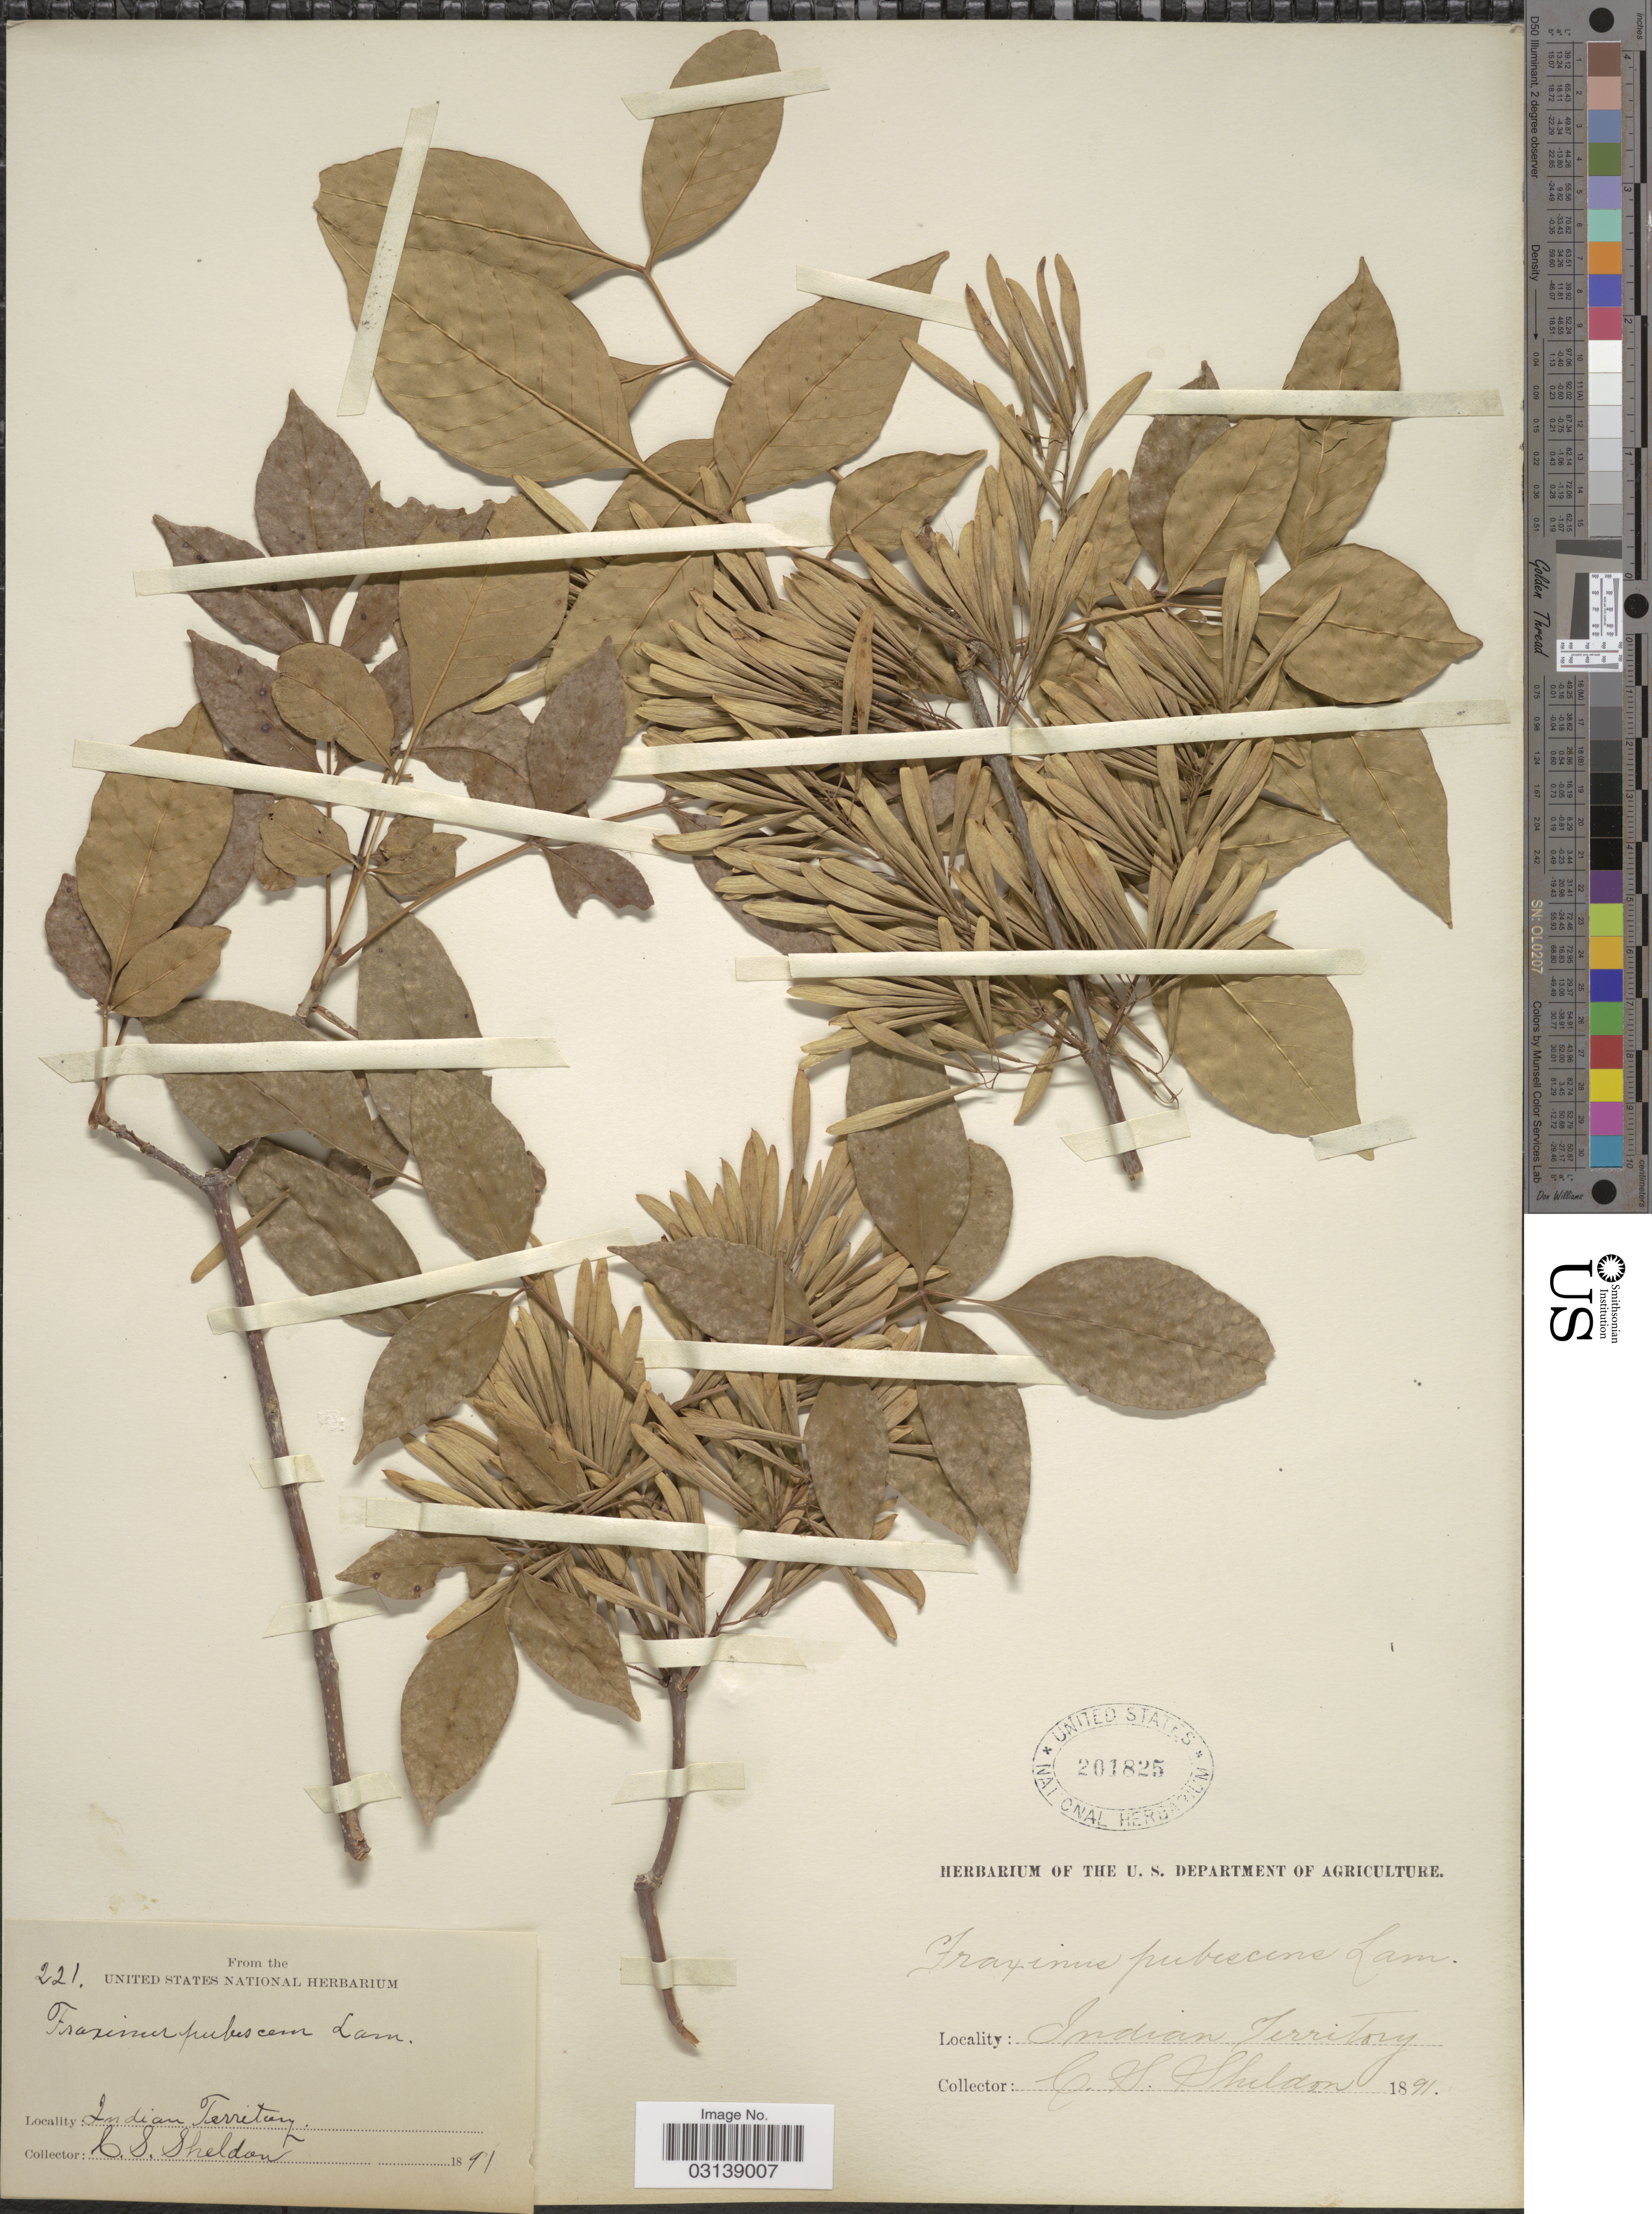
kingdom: Plantae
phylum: Tracheophyta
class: Magnoliopsida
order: Lamiales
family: Oleaceae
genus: Fraxinus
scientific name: Fraxinus pennsylvanica var. campestris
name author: (Britton) F.C. Gates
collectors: C. S. Sheldon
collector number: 221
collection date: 1891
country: United States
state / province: Oklahoma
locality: Indian Territory.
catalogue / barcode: US 201825